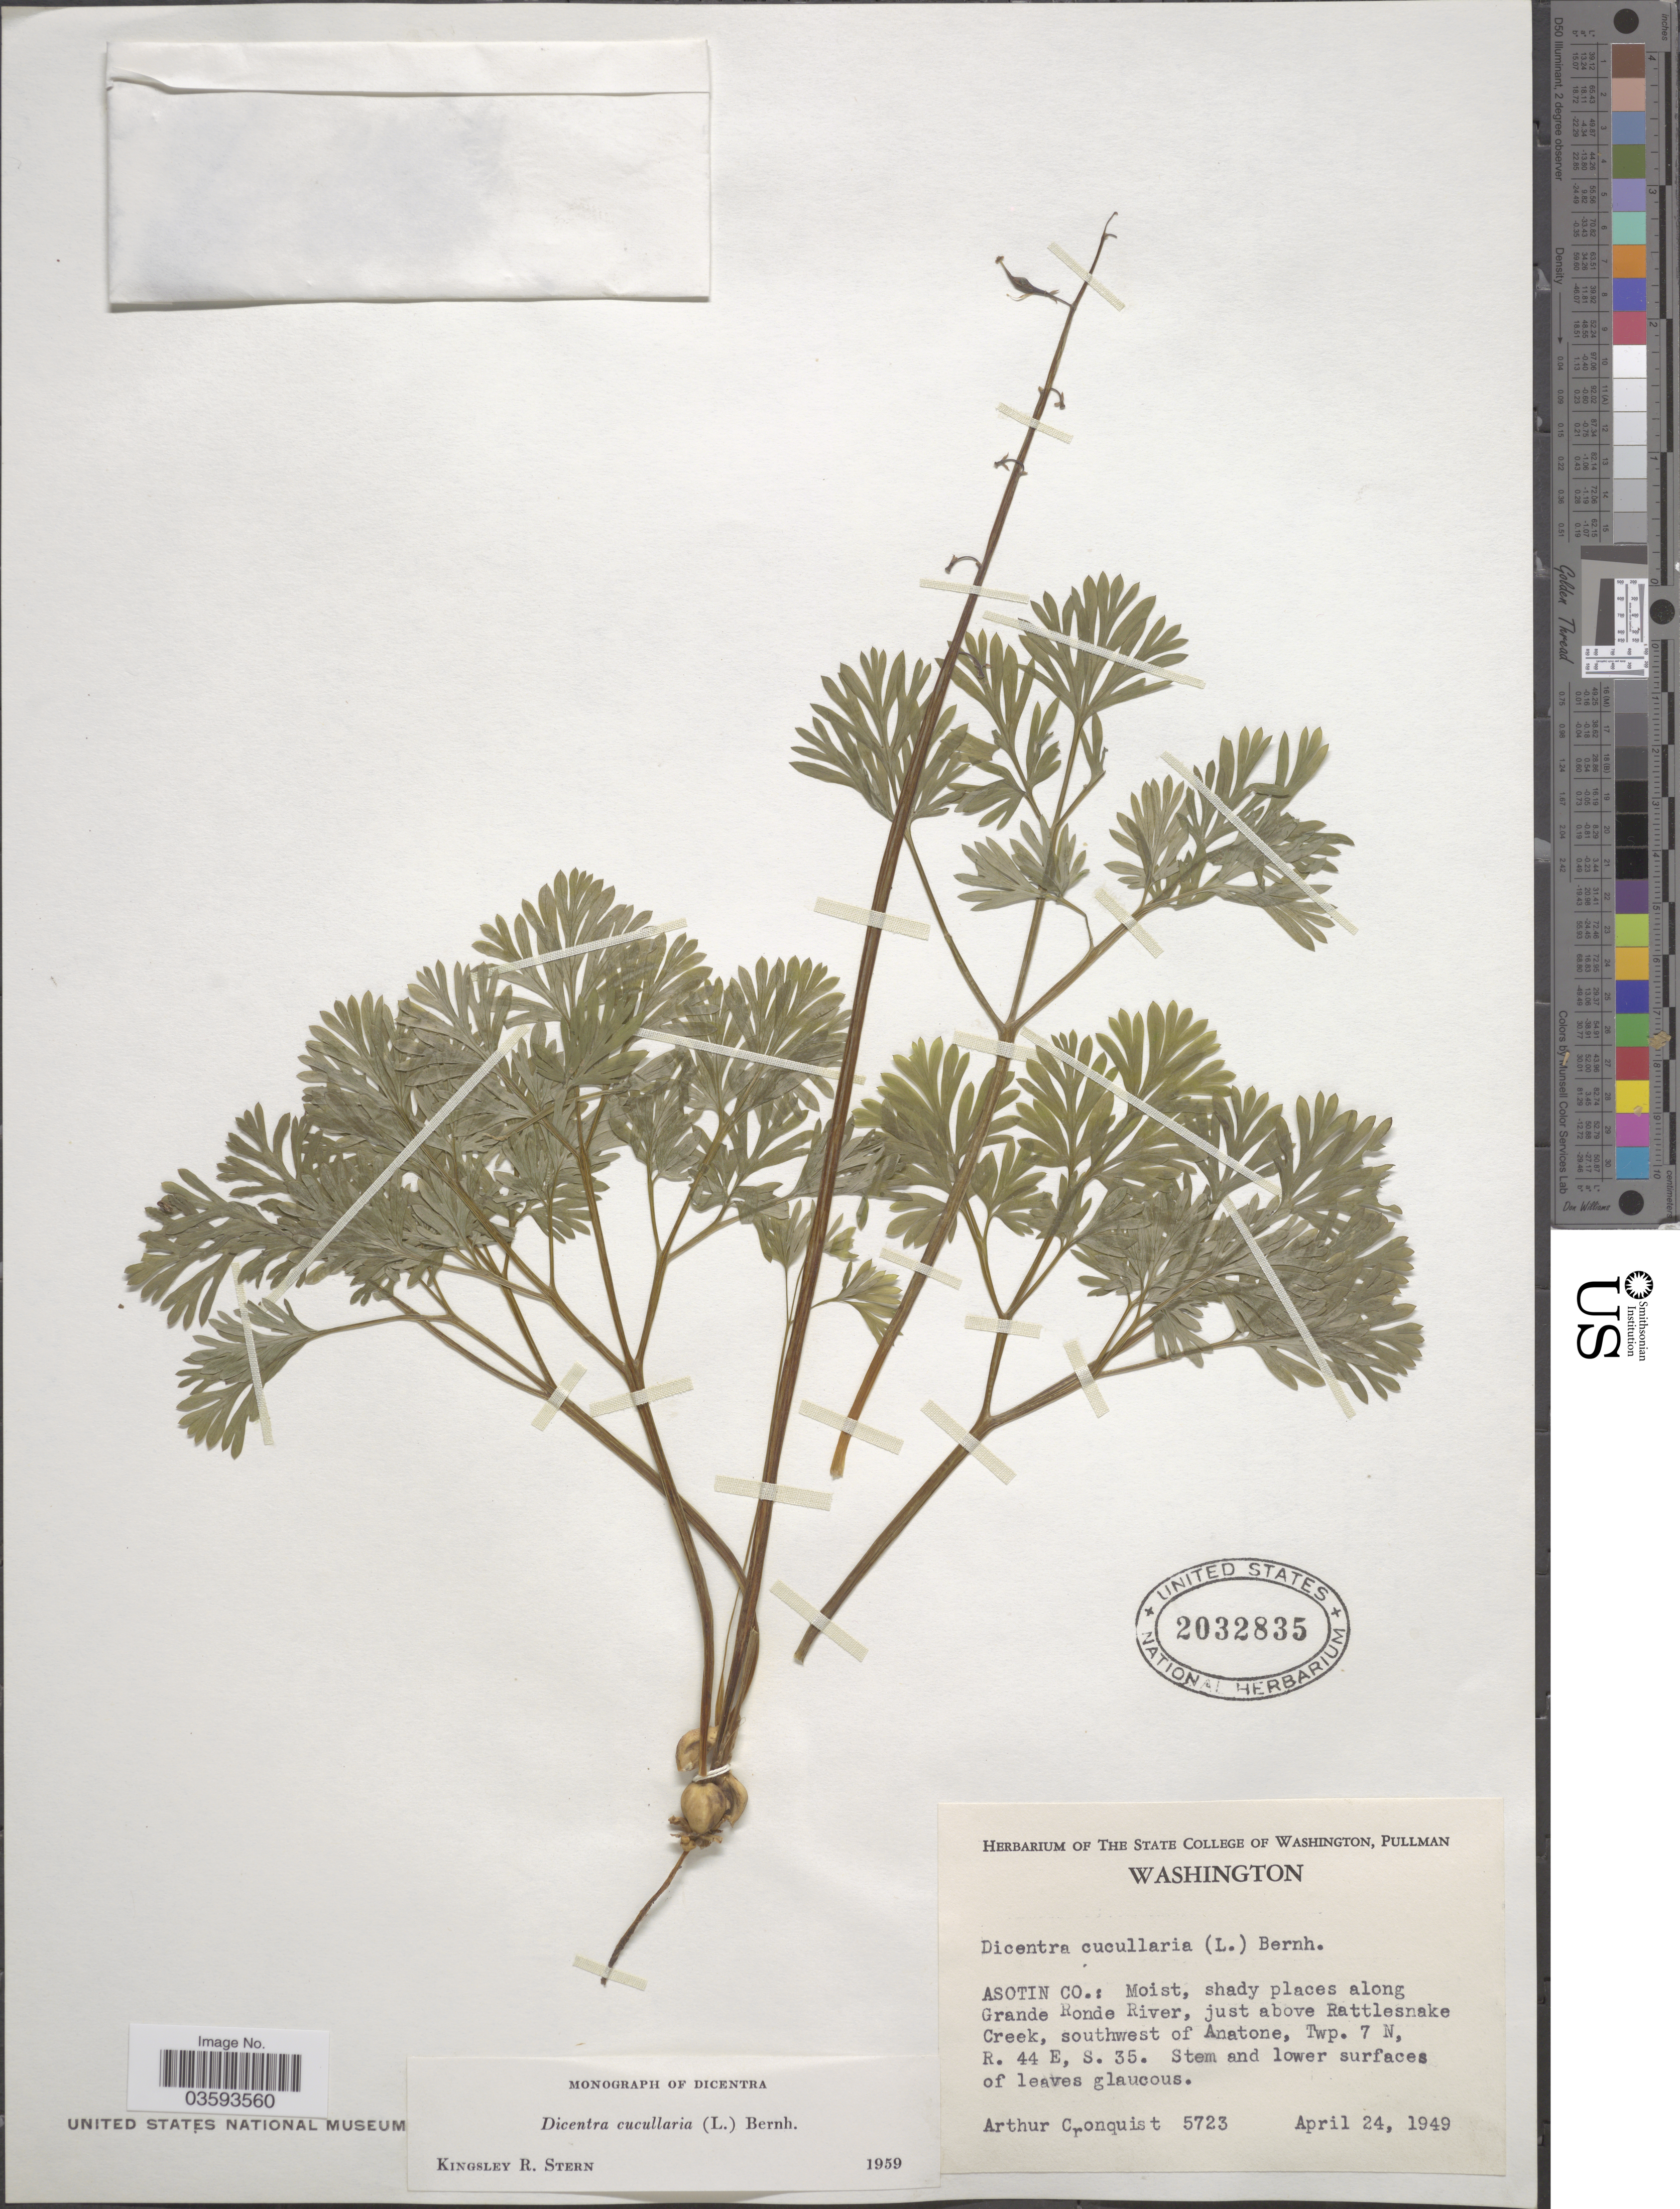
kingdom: Plantae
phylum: Tracheophyta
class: Magnoliopsida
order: Ranunculales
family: Papaveraceae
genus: Dicentra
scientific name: Dicentra cucullaria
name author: (L.) Bernh.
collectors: A. J. Cronquist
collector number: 5723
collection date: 1949-04-24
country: United States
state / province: Washington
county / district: Asotin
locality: Asotin Co.: Moist, shady places along Grande Ronde River, just above Rattlesnake Creek, southwest of Anatone, Twp. 7 N, R. 44 E, S. 35.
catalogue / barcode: US 2032835